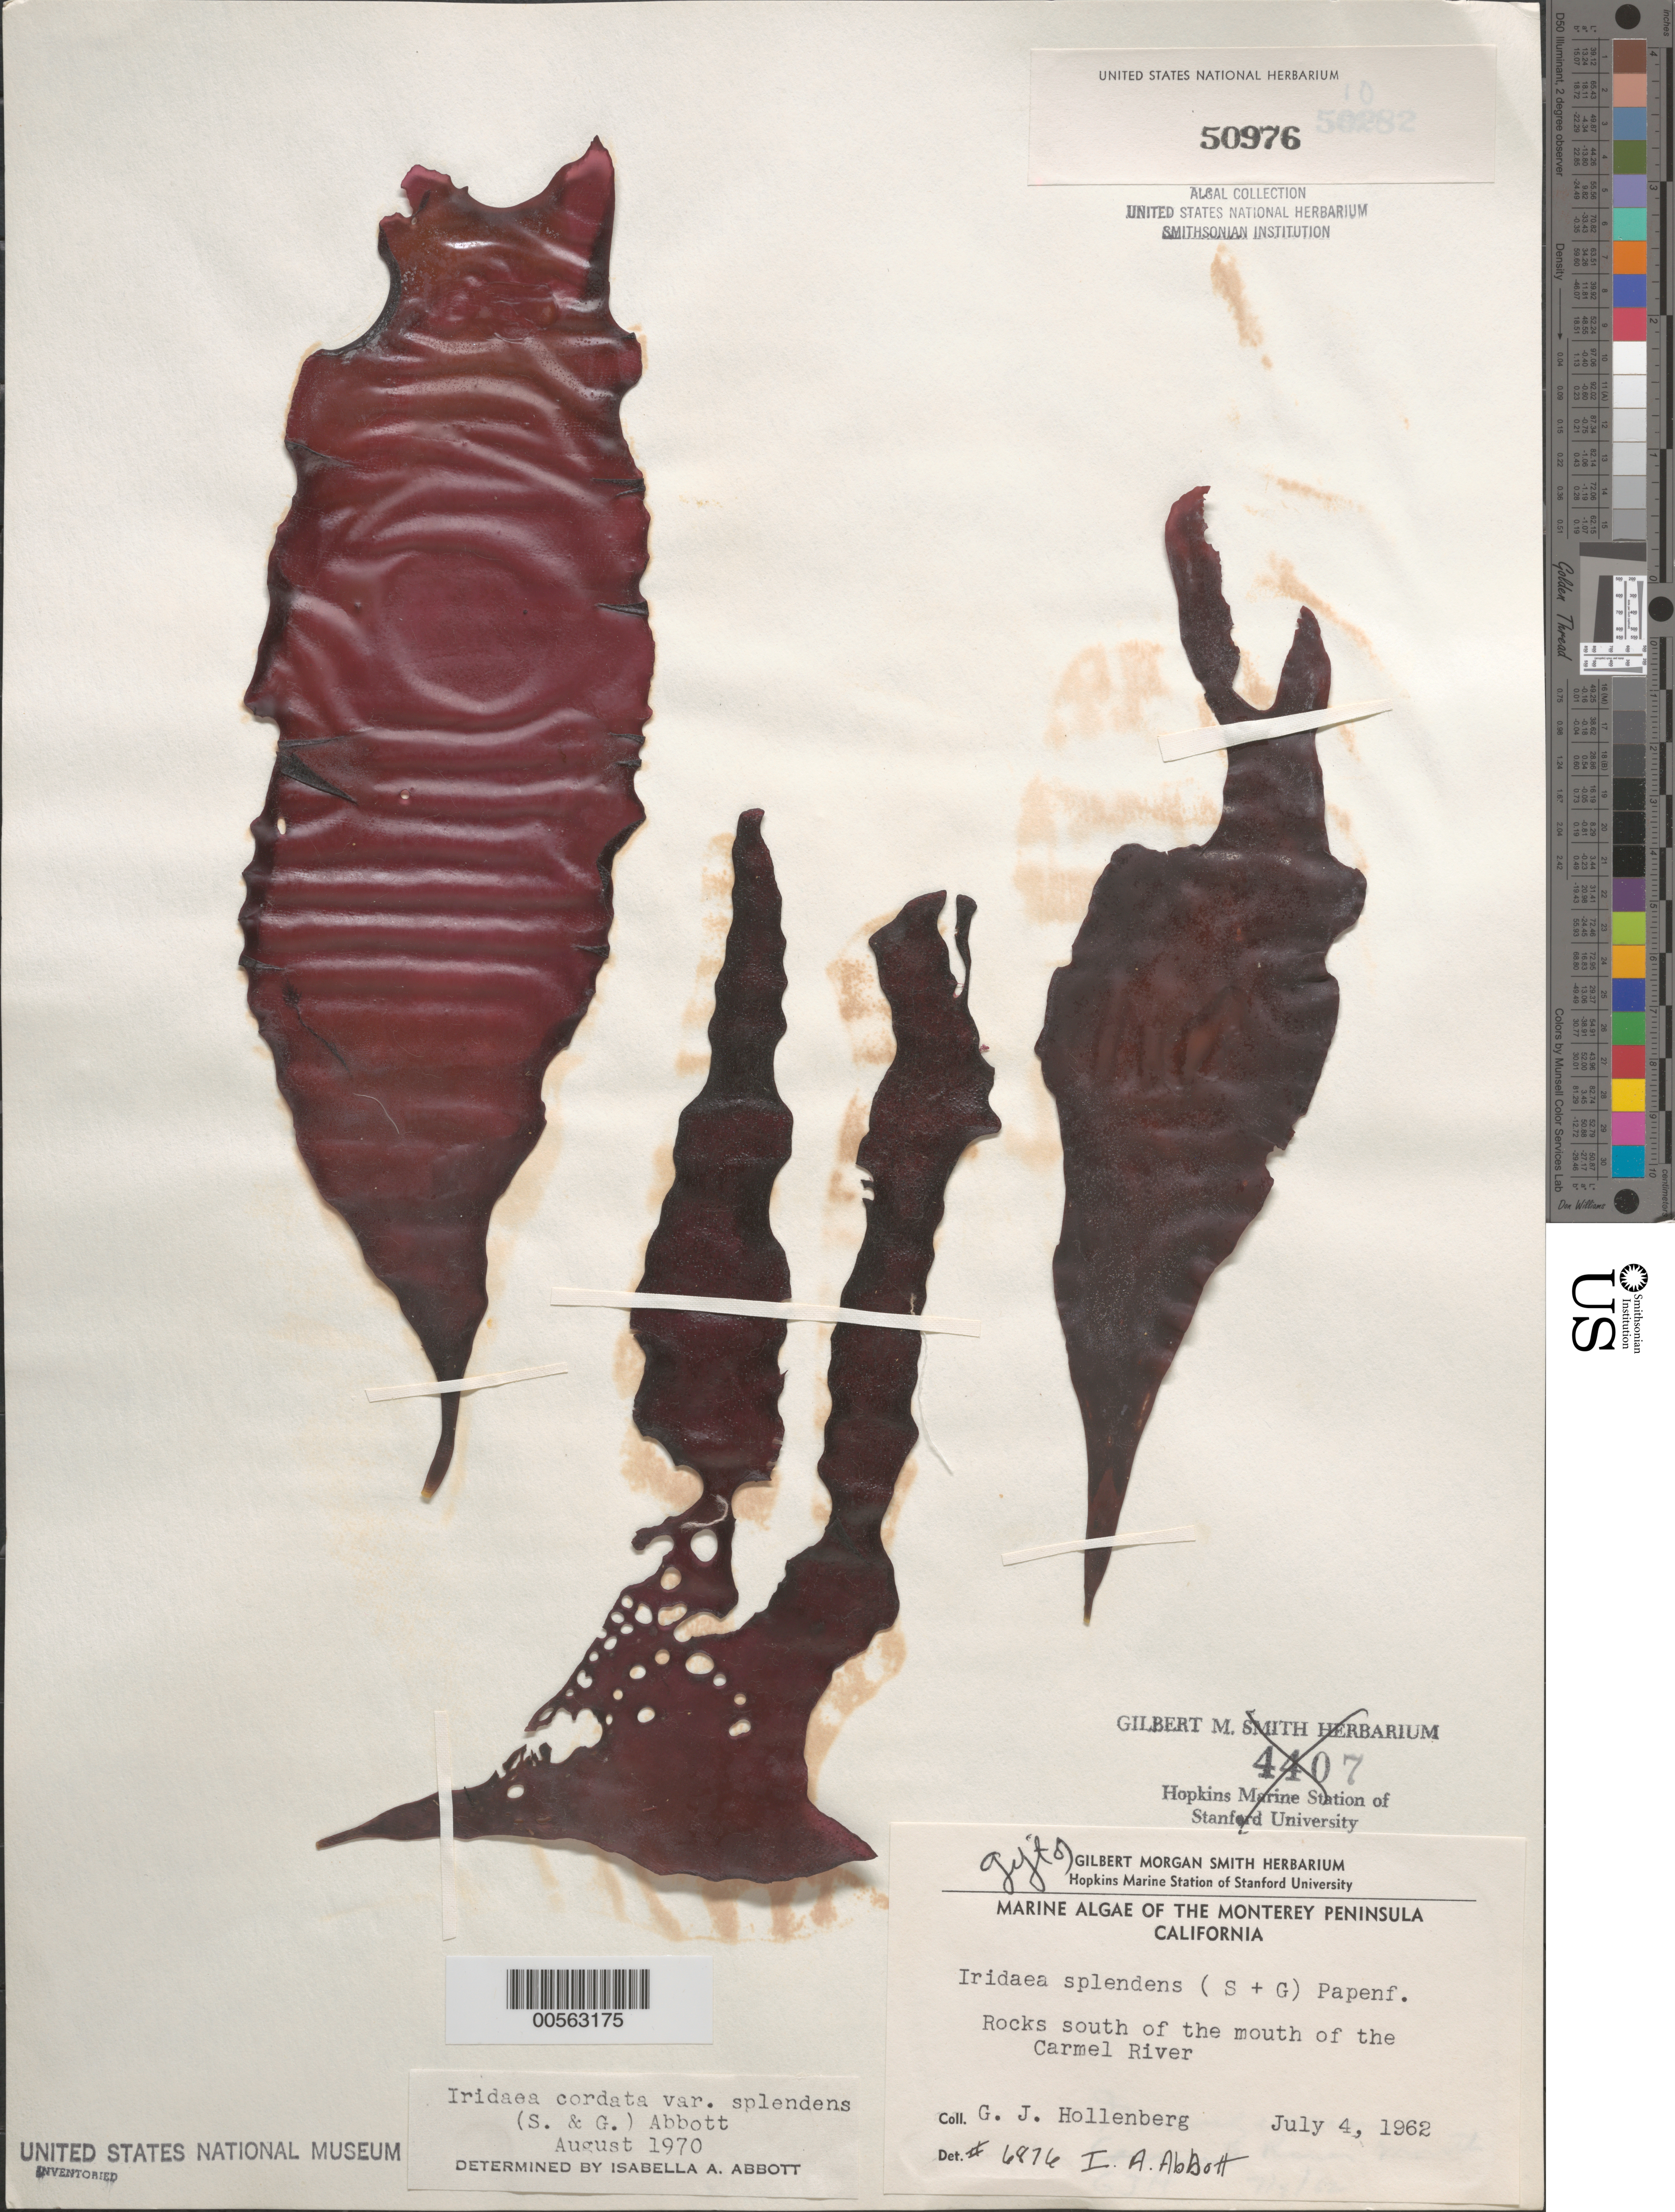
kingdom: Plantae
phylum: Rhodophyta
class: Florideophyceae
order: Gigartinales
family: Gigartinaceae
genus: Iridaea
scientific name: Iridaea cordata var. splendens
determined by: Abbott, Isabella A.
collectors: G. Hollenberg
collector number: IAA 6876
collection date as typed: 04 Jul 1962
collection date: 1962-07-04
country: United States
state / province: California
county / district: Monterey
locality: South of Carmel River mouth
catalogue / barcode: US 50976